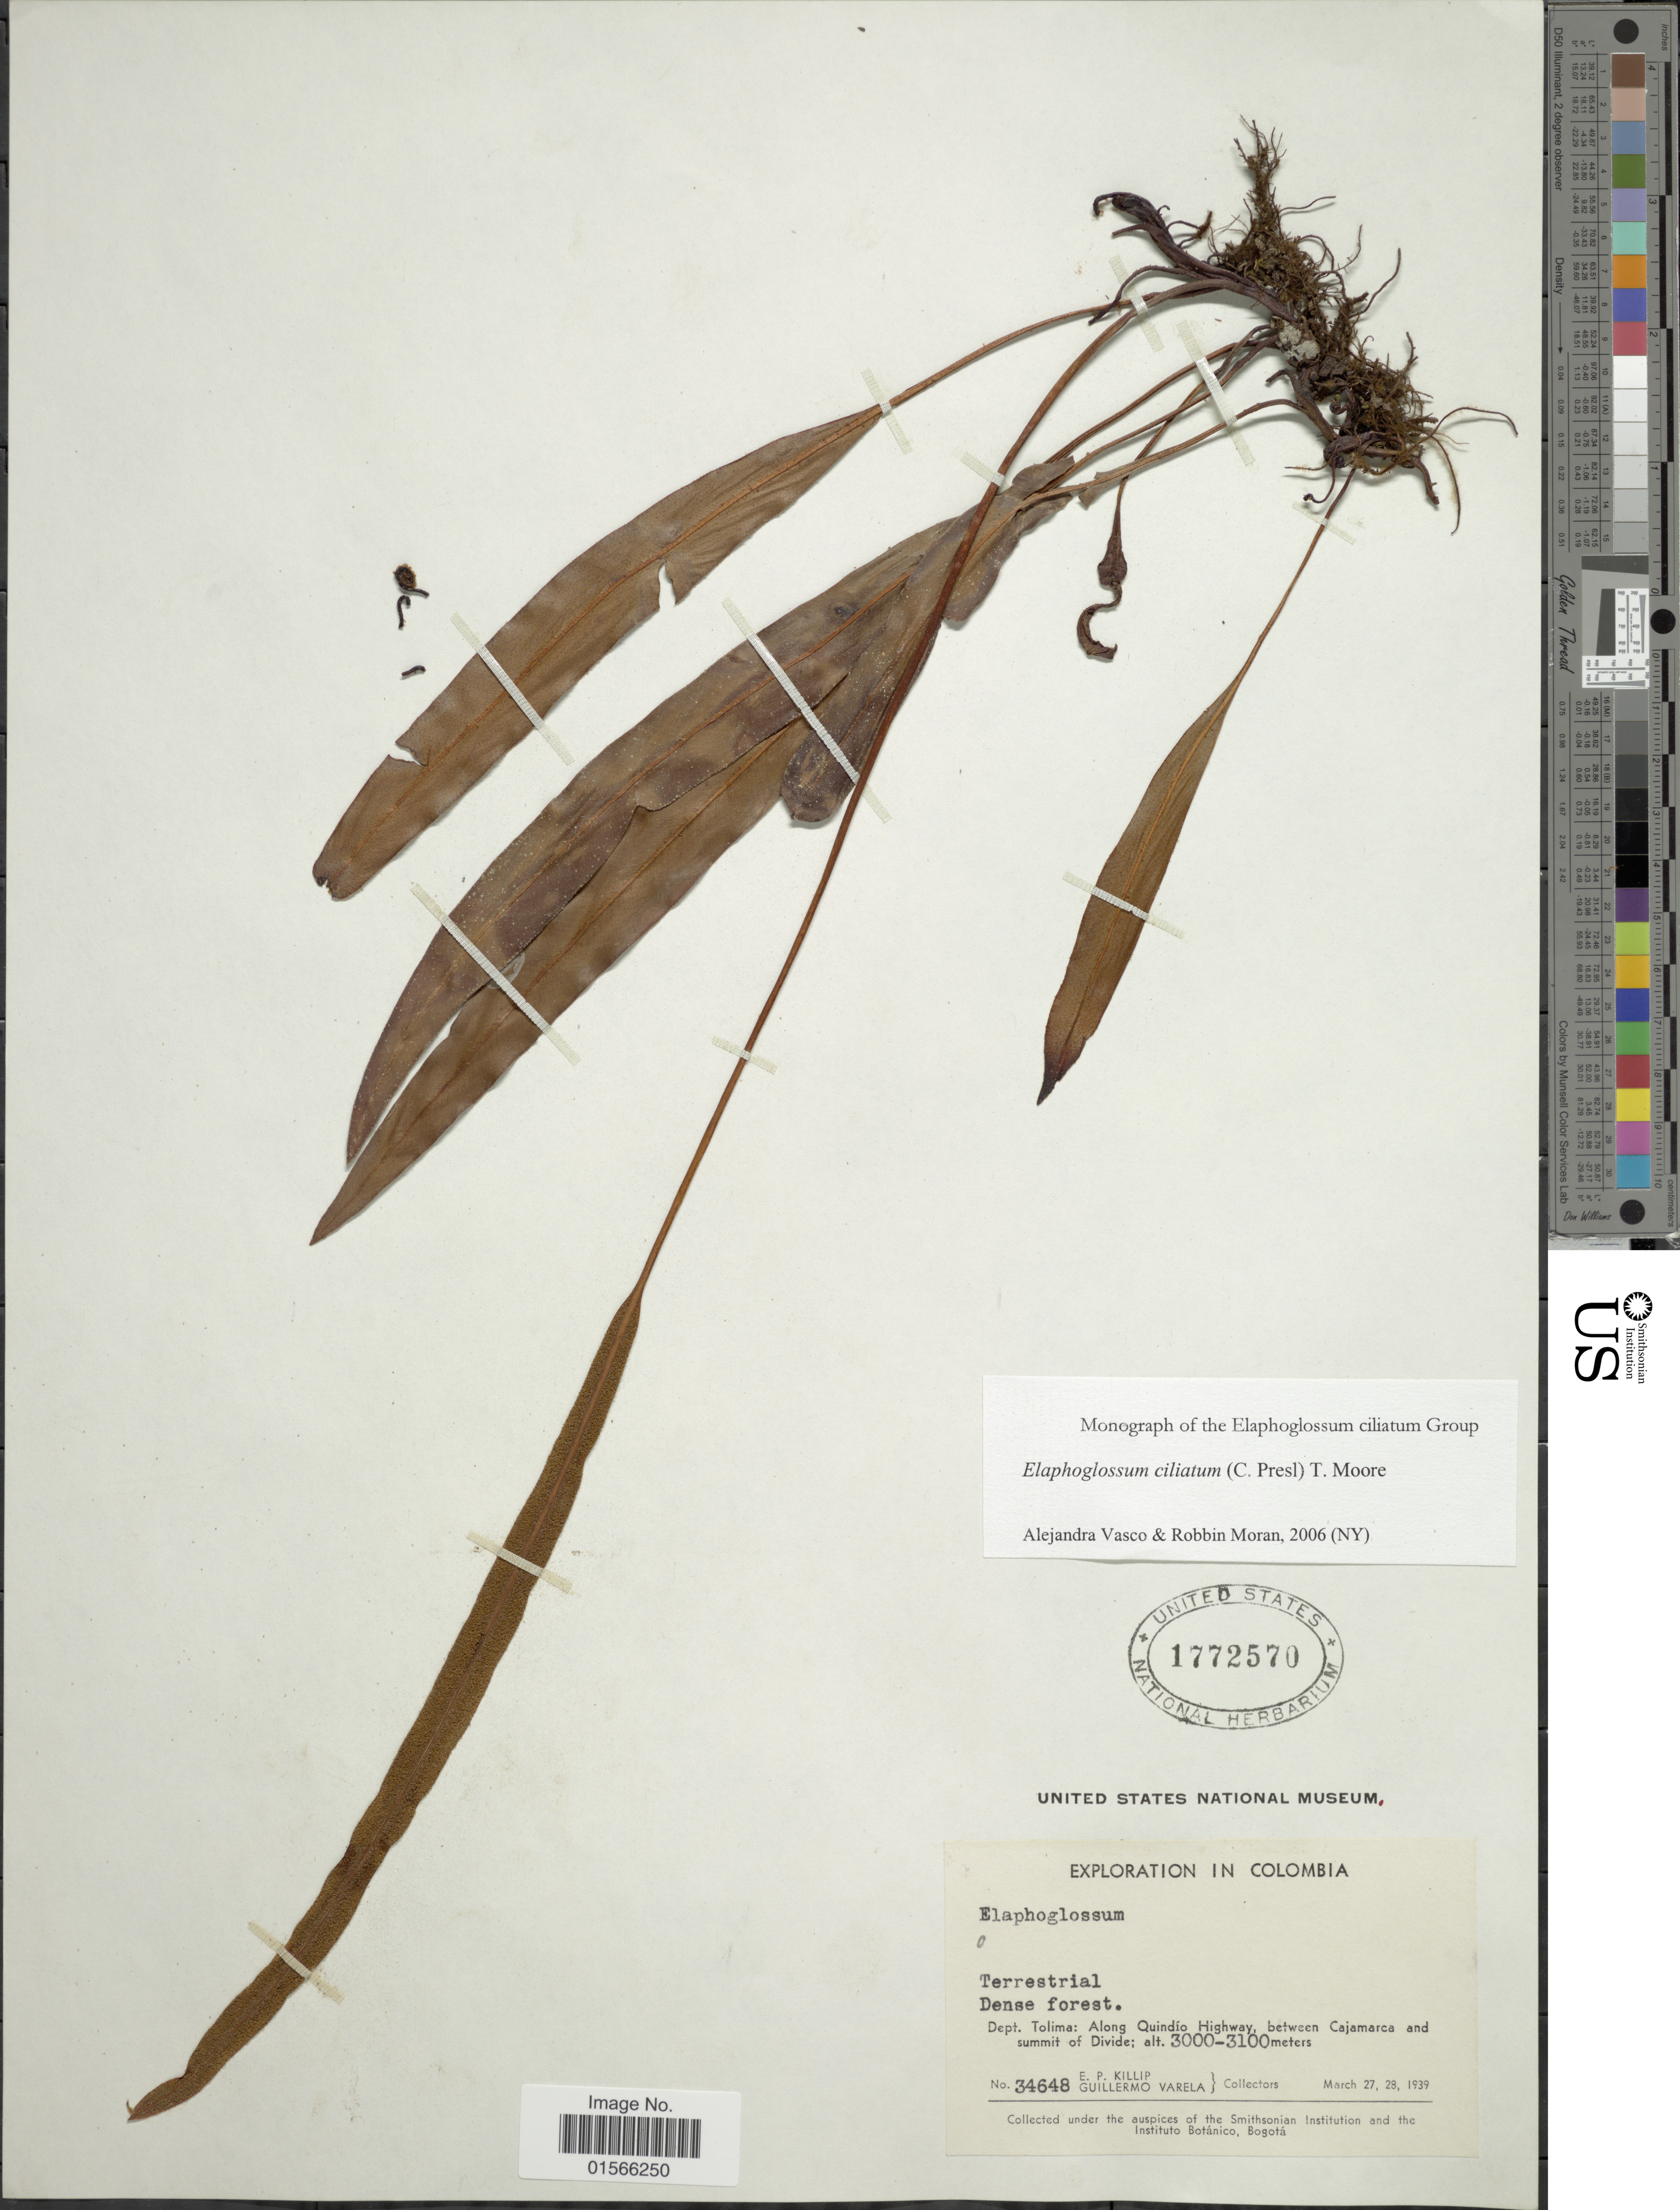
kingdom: Plantae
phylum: Tracheophyta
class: Polypodiopsida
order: Polypodiales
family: Dryopteridaceae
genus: Elaphoglossum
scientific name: Elaphoglossum ciliatum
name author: (C. Presl) T. Moore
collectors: E. P. Killip & G. Varela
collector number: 34648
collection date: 1939-03-27/1939-03-28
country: Colombia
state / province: Tolima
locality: Dept. Tolima: Along Quindío Highway, between Cajamarca and summit of Divide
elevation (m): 3000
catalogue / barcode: US 1772570